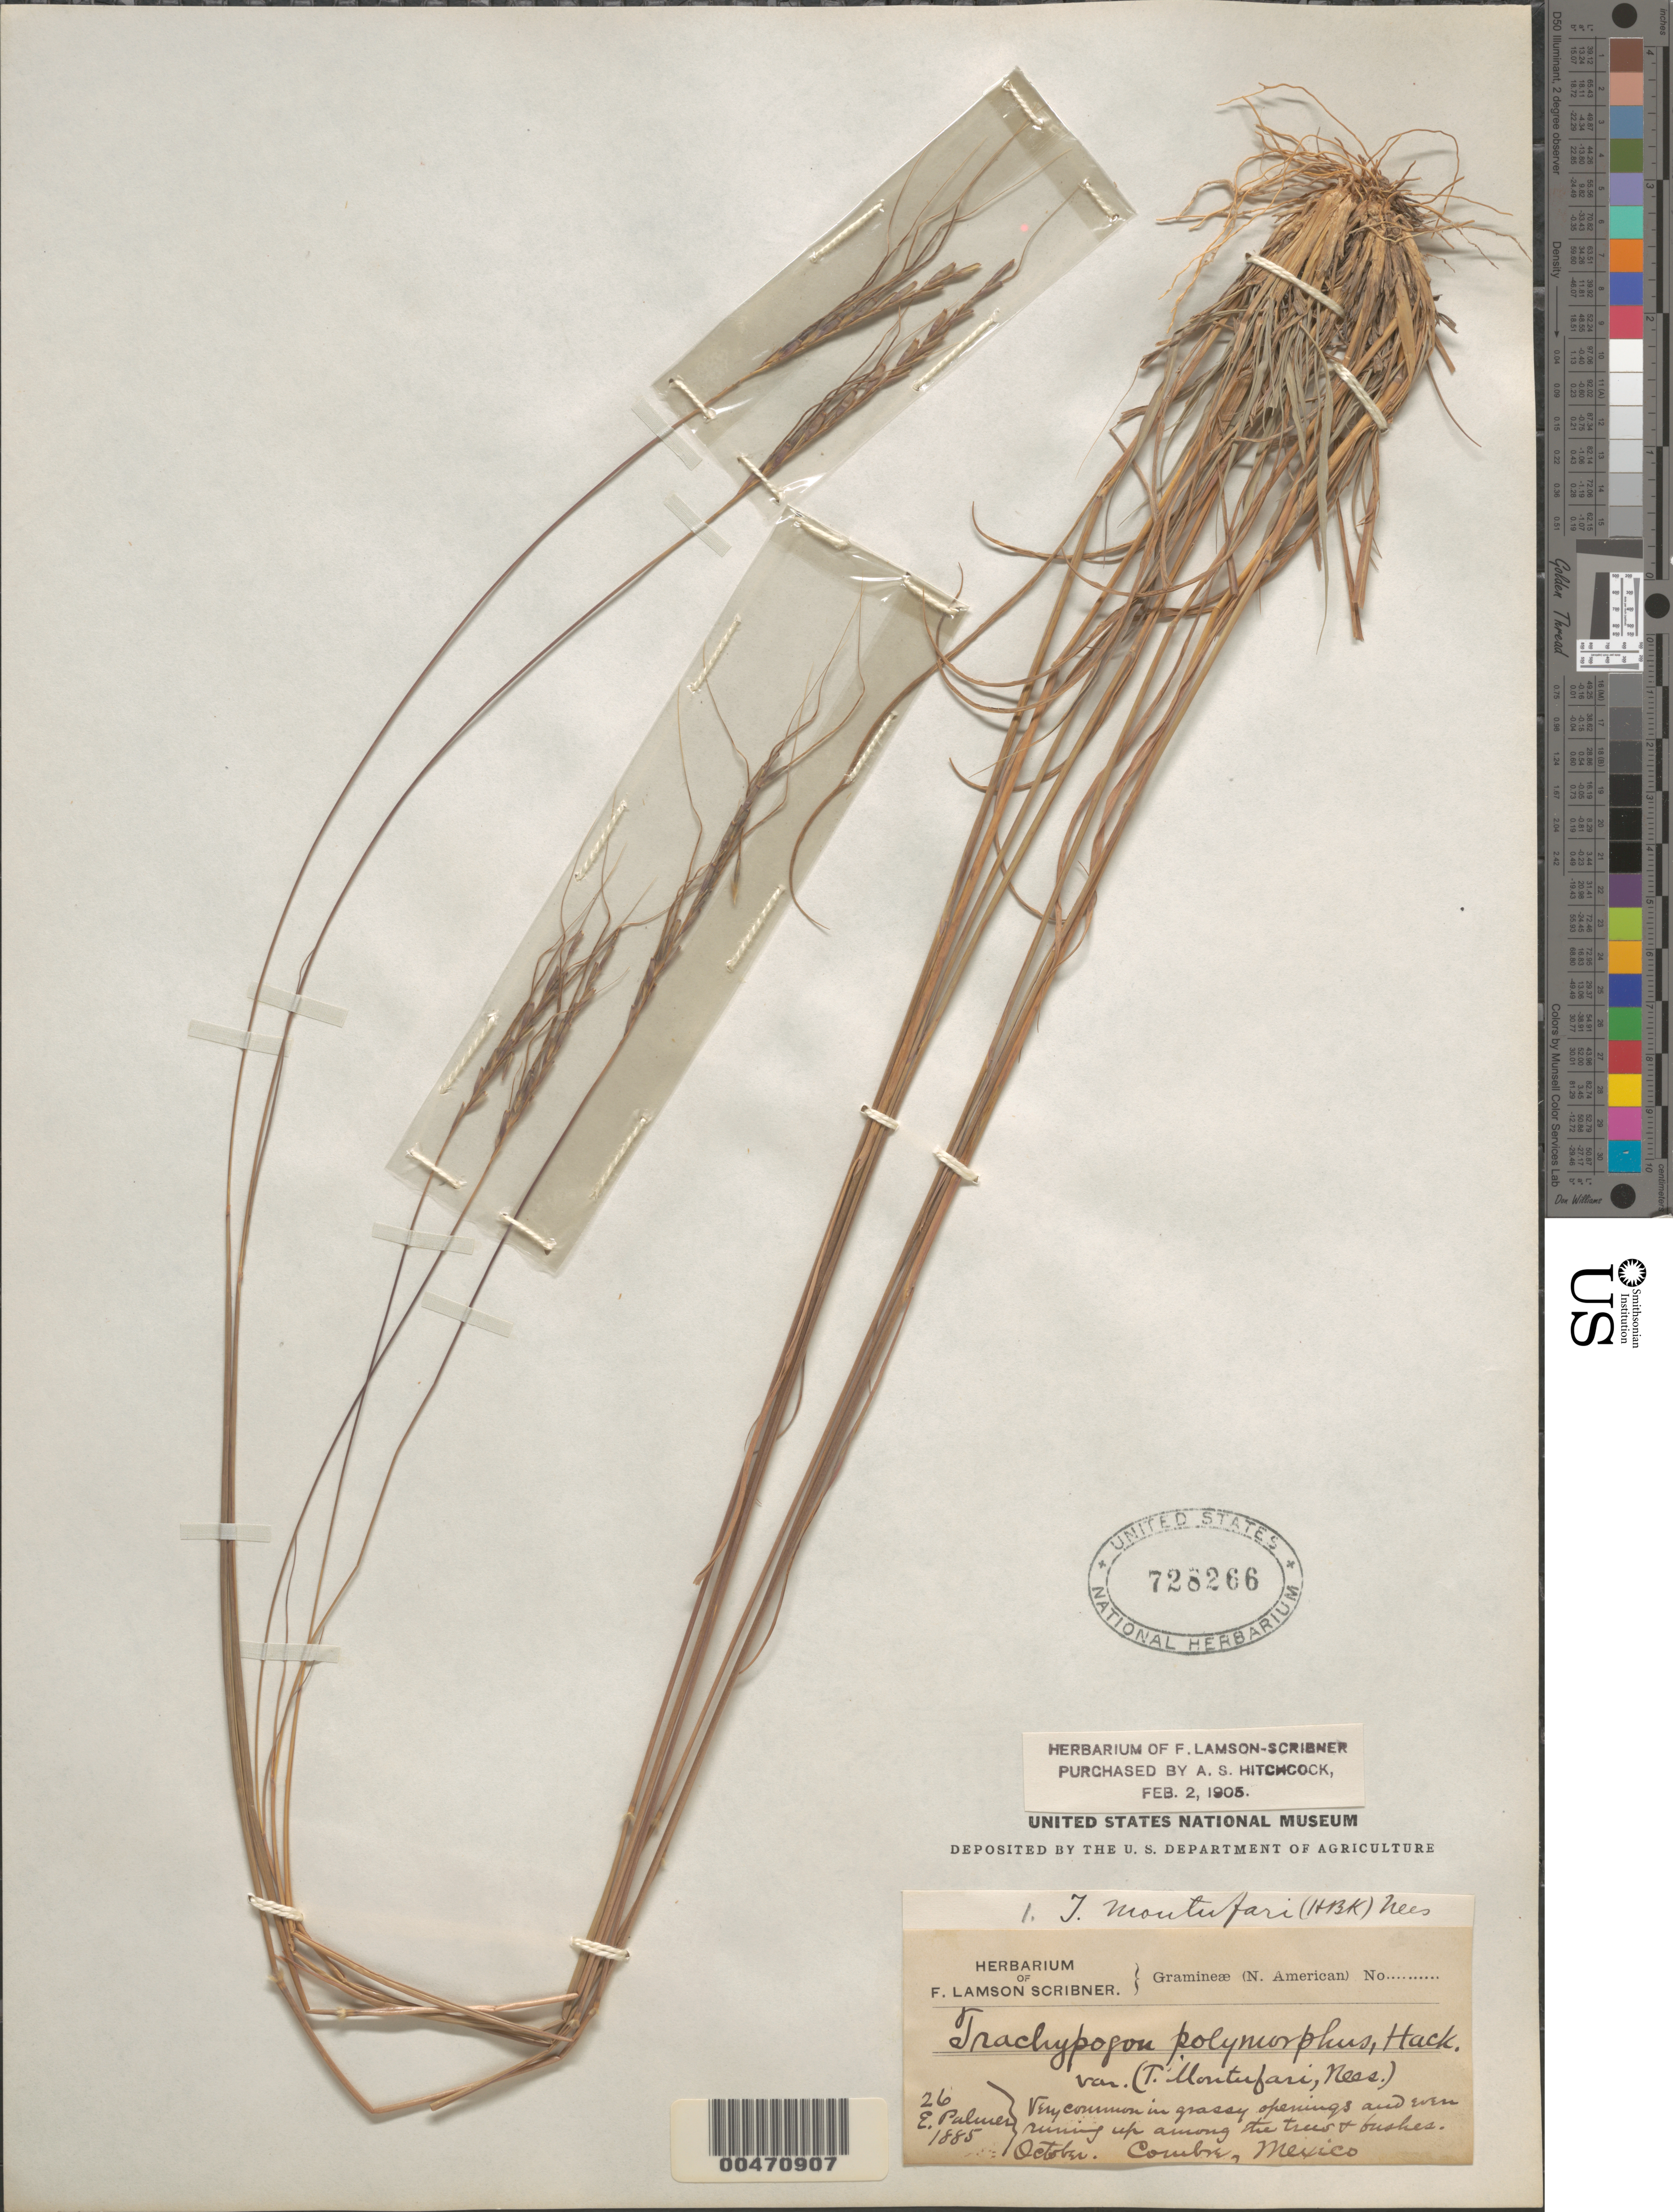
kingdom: Plantae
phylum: Tracheophyta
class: Liliopsida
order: Poales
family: Poaceae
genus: Trachypogon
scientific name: Trachypogon montufari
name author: (Kunth) Nees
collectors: E. Palmer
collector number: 26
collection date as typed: Oct 1885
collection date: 1885-10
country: Mexico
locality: Combre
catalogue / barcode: US 728266